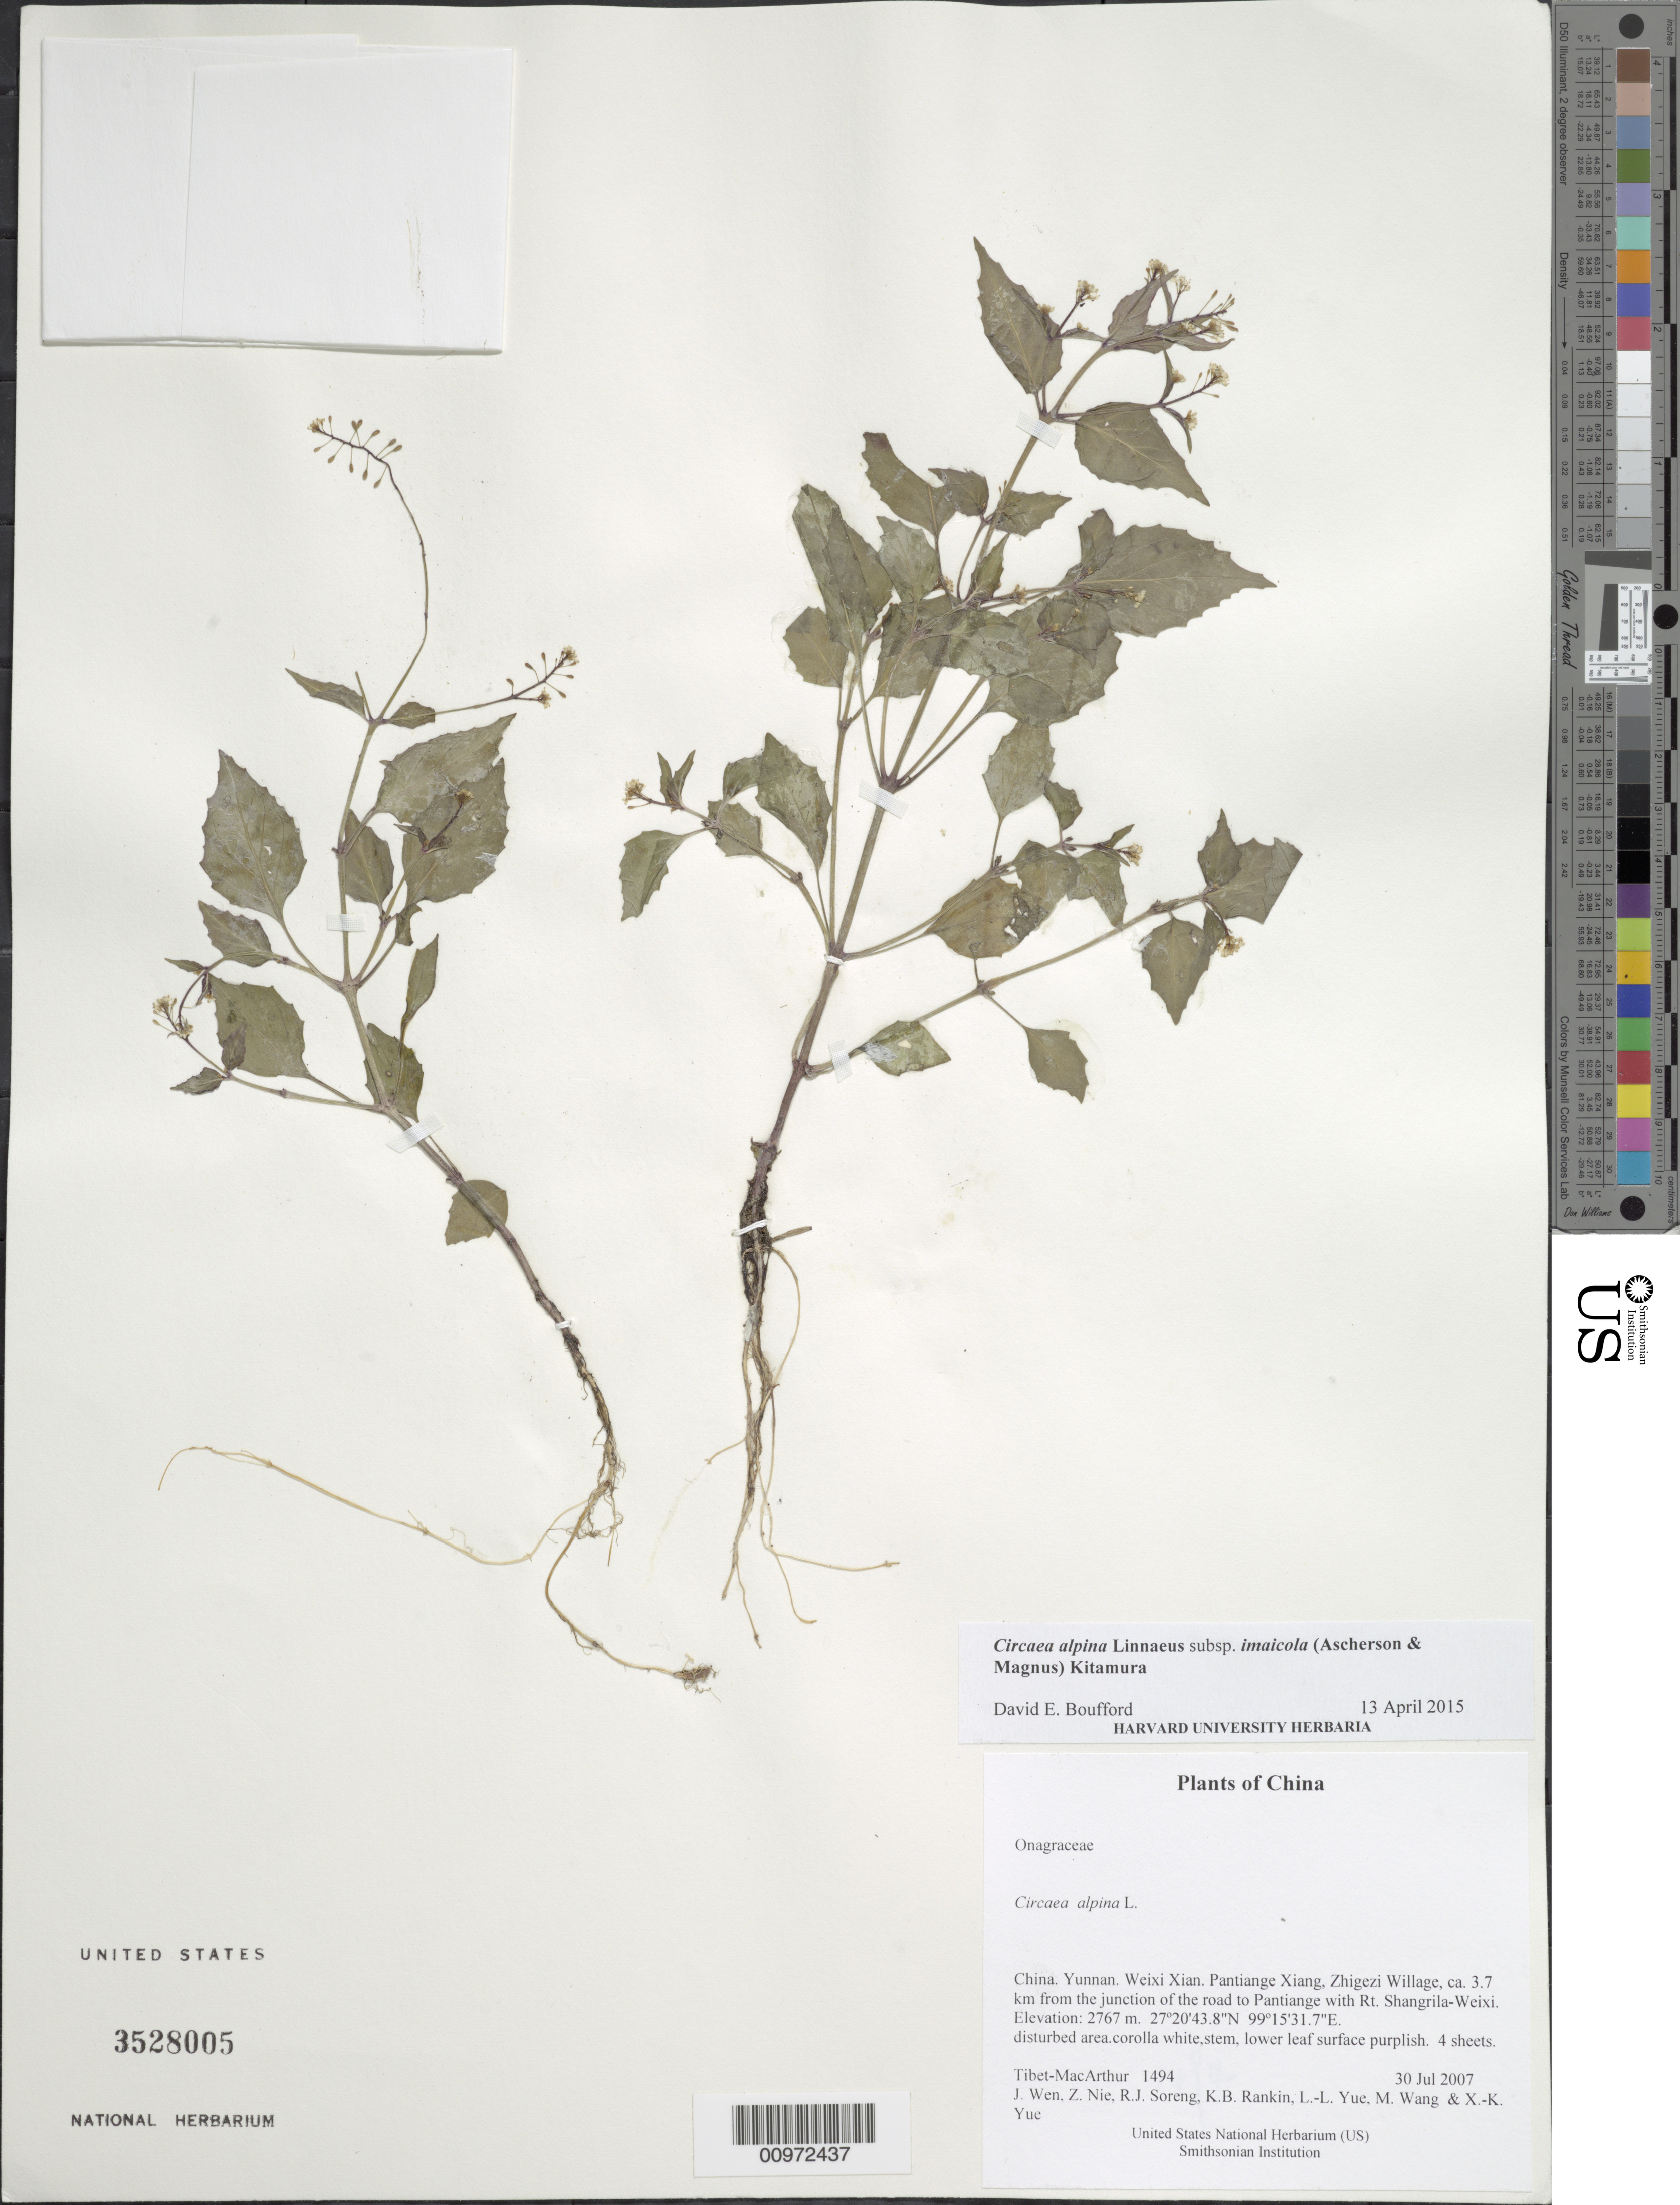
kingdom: Plantae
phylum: Tracheophyta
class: Magnoliopsida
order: Myrtales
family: Onagraceae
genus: Circaea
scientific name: Circaea alpina subsp. imaicola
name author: (Asch. & Magnus) Kitam.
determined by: Boufford, D. E.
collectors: Tibet-MacArthur, J. Wen, Z. Nie, R. J. Soreng, K. Rankin, L. Yue, M. Wang & X. Yue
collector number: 1494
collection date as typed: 30 Jul 2007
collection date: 2007-07-30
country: China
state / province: Yunnan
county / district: Weixi Xian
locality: Pantiange Xiang, Zhigezi Willage, ca. 3.7 km from the junction of the road to Pantiange with Rt. Shangrila-Weixi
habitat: disturbed area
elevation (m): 2767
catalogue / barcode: US 3528005